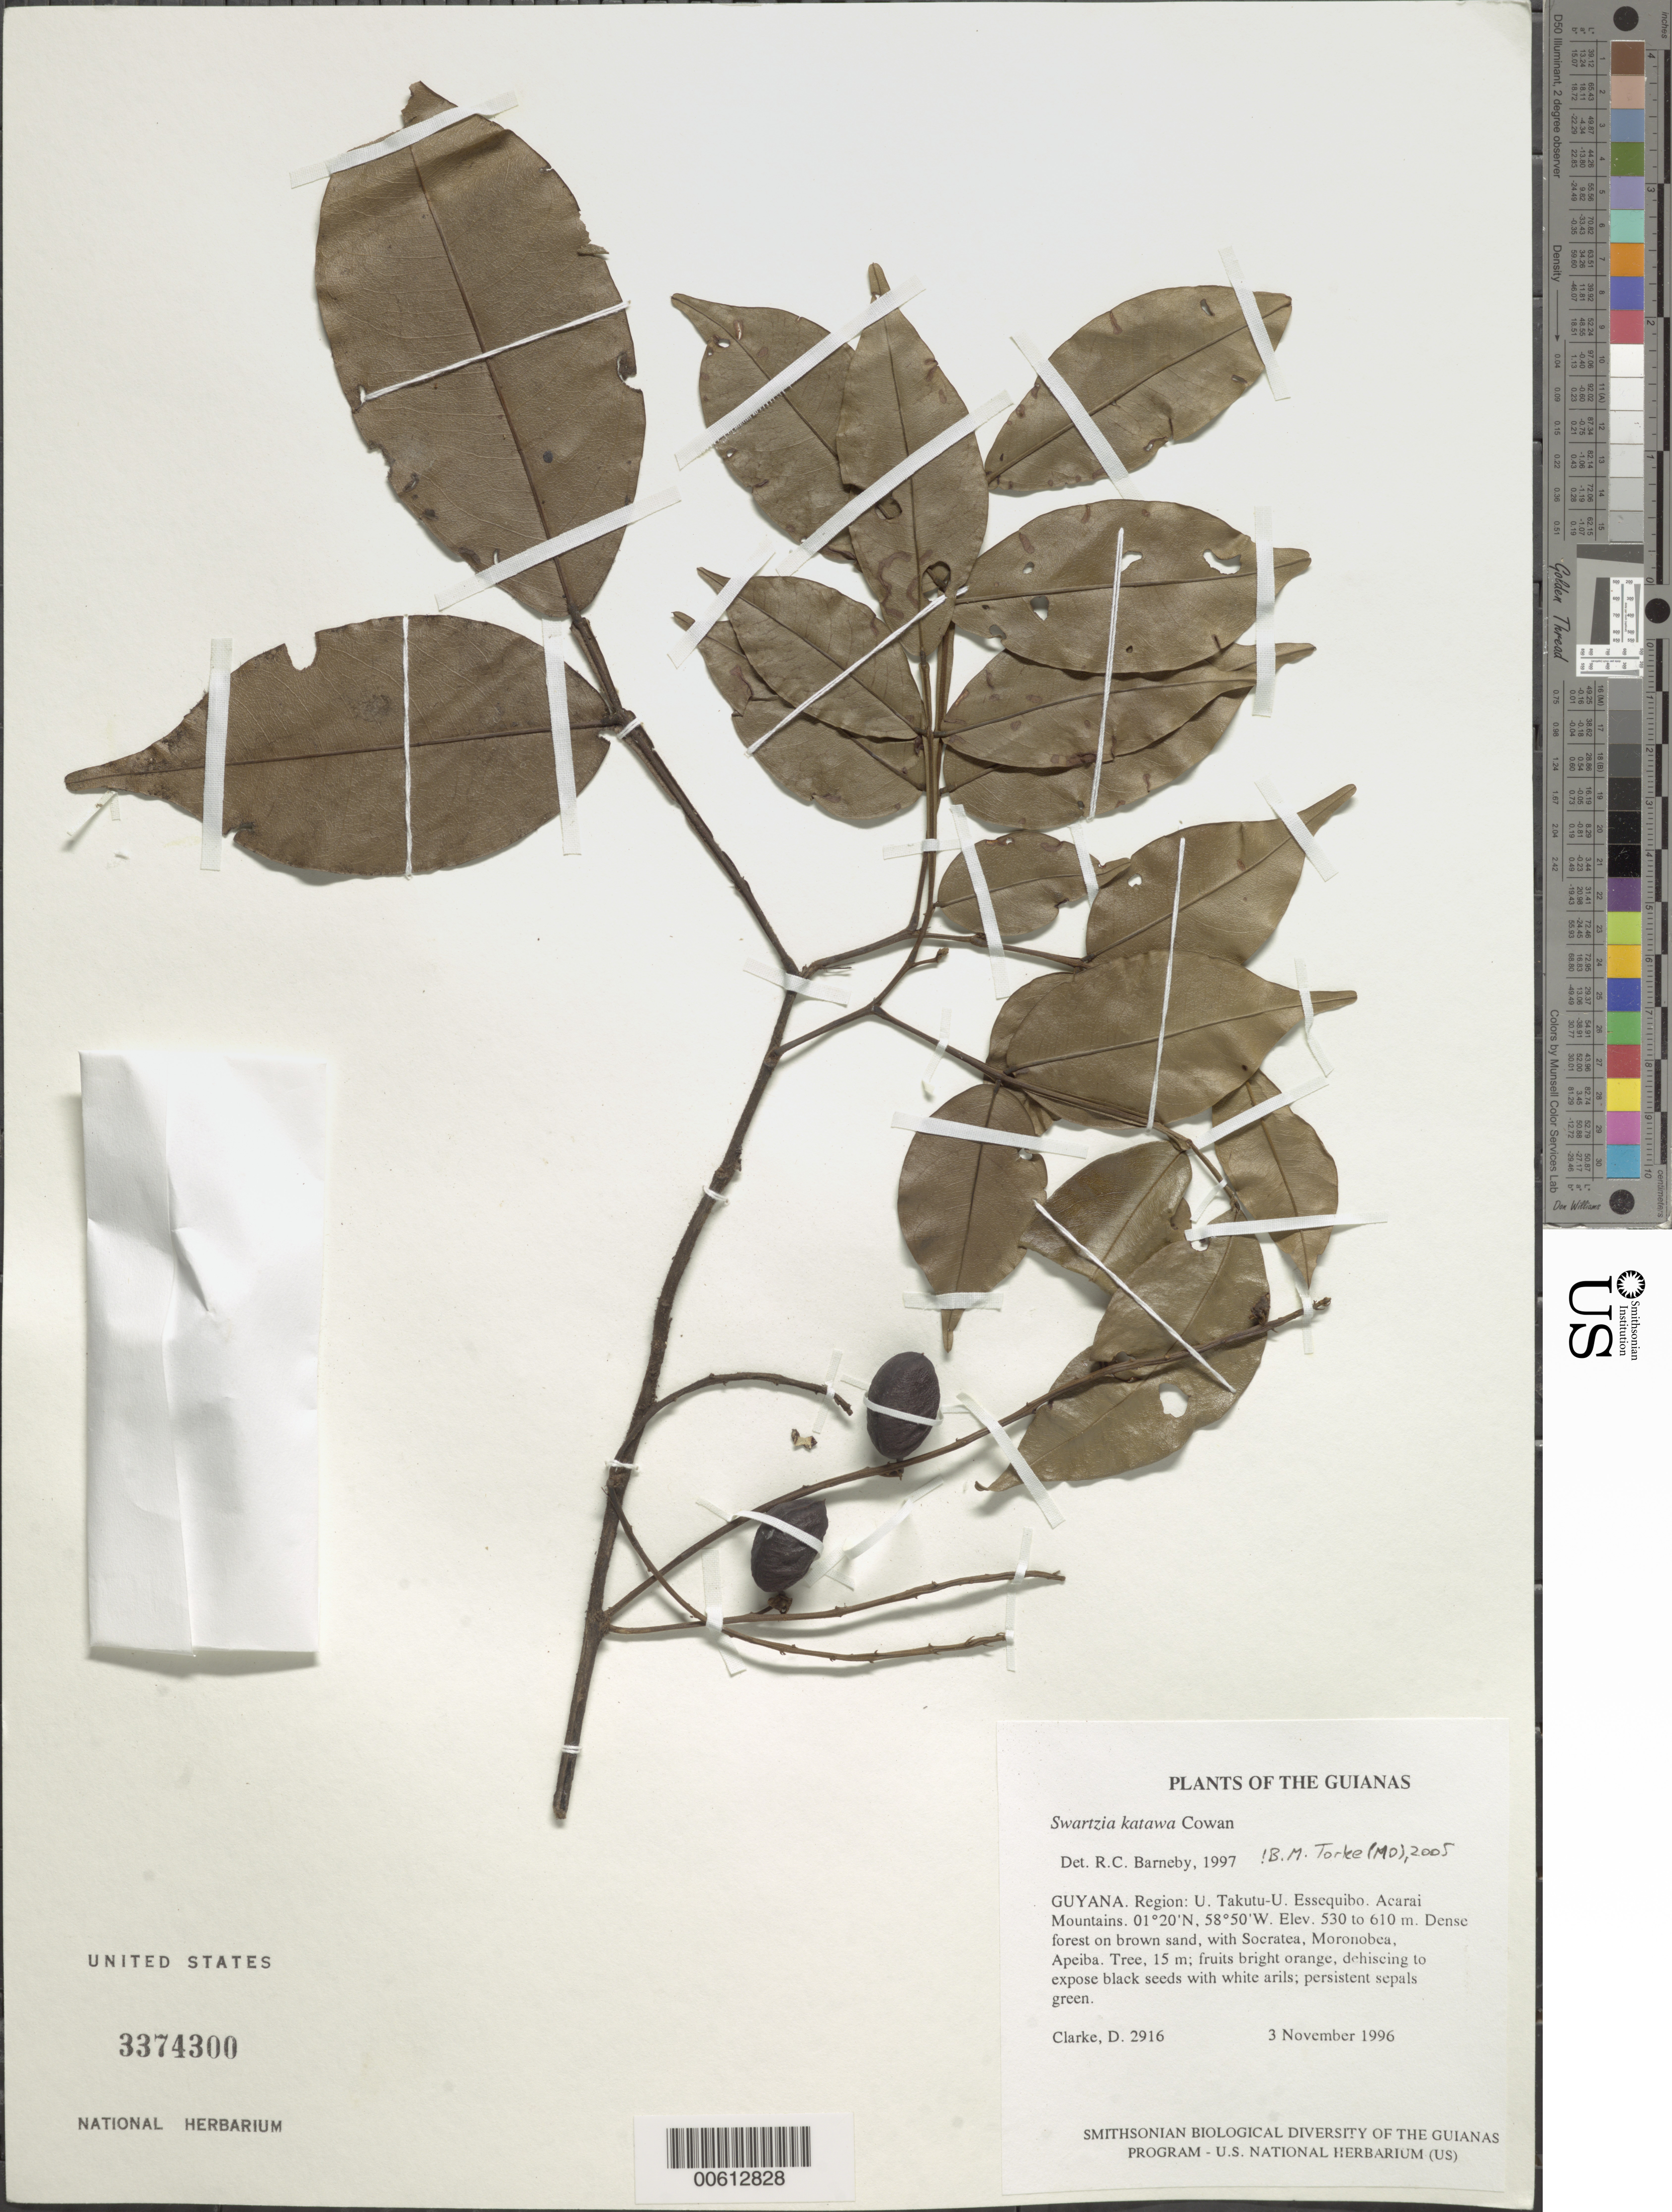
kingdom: Plantae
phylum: Tracheophyta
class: Magnoliopsida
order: Fabales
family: Fabaceae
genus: Swartzia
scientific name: Swartzia katawa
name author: R.S. Cowan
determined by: Barneby, Rupert C., (NY)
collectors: H. D. Clarke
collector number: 2916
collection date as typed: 3 November 1996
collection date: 1996-11-03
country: Guyana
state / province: U. Takutu-U. Essequibo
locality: Acarai Mountains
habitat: Dense forest on brown sand, with Socratea, Moronobea, Apeiba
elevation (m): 530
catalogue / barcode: US 3374300